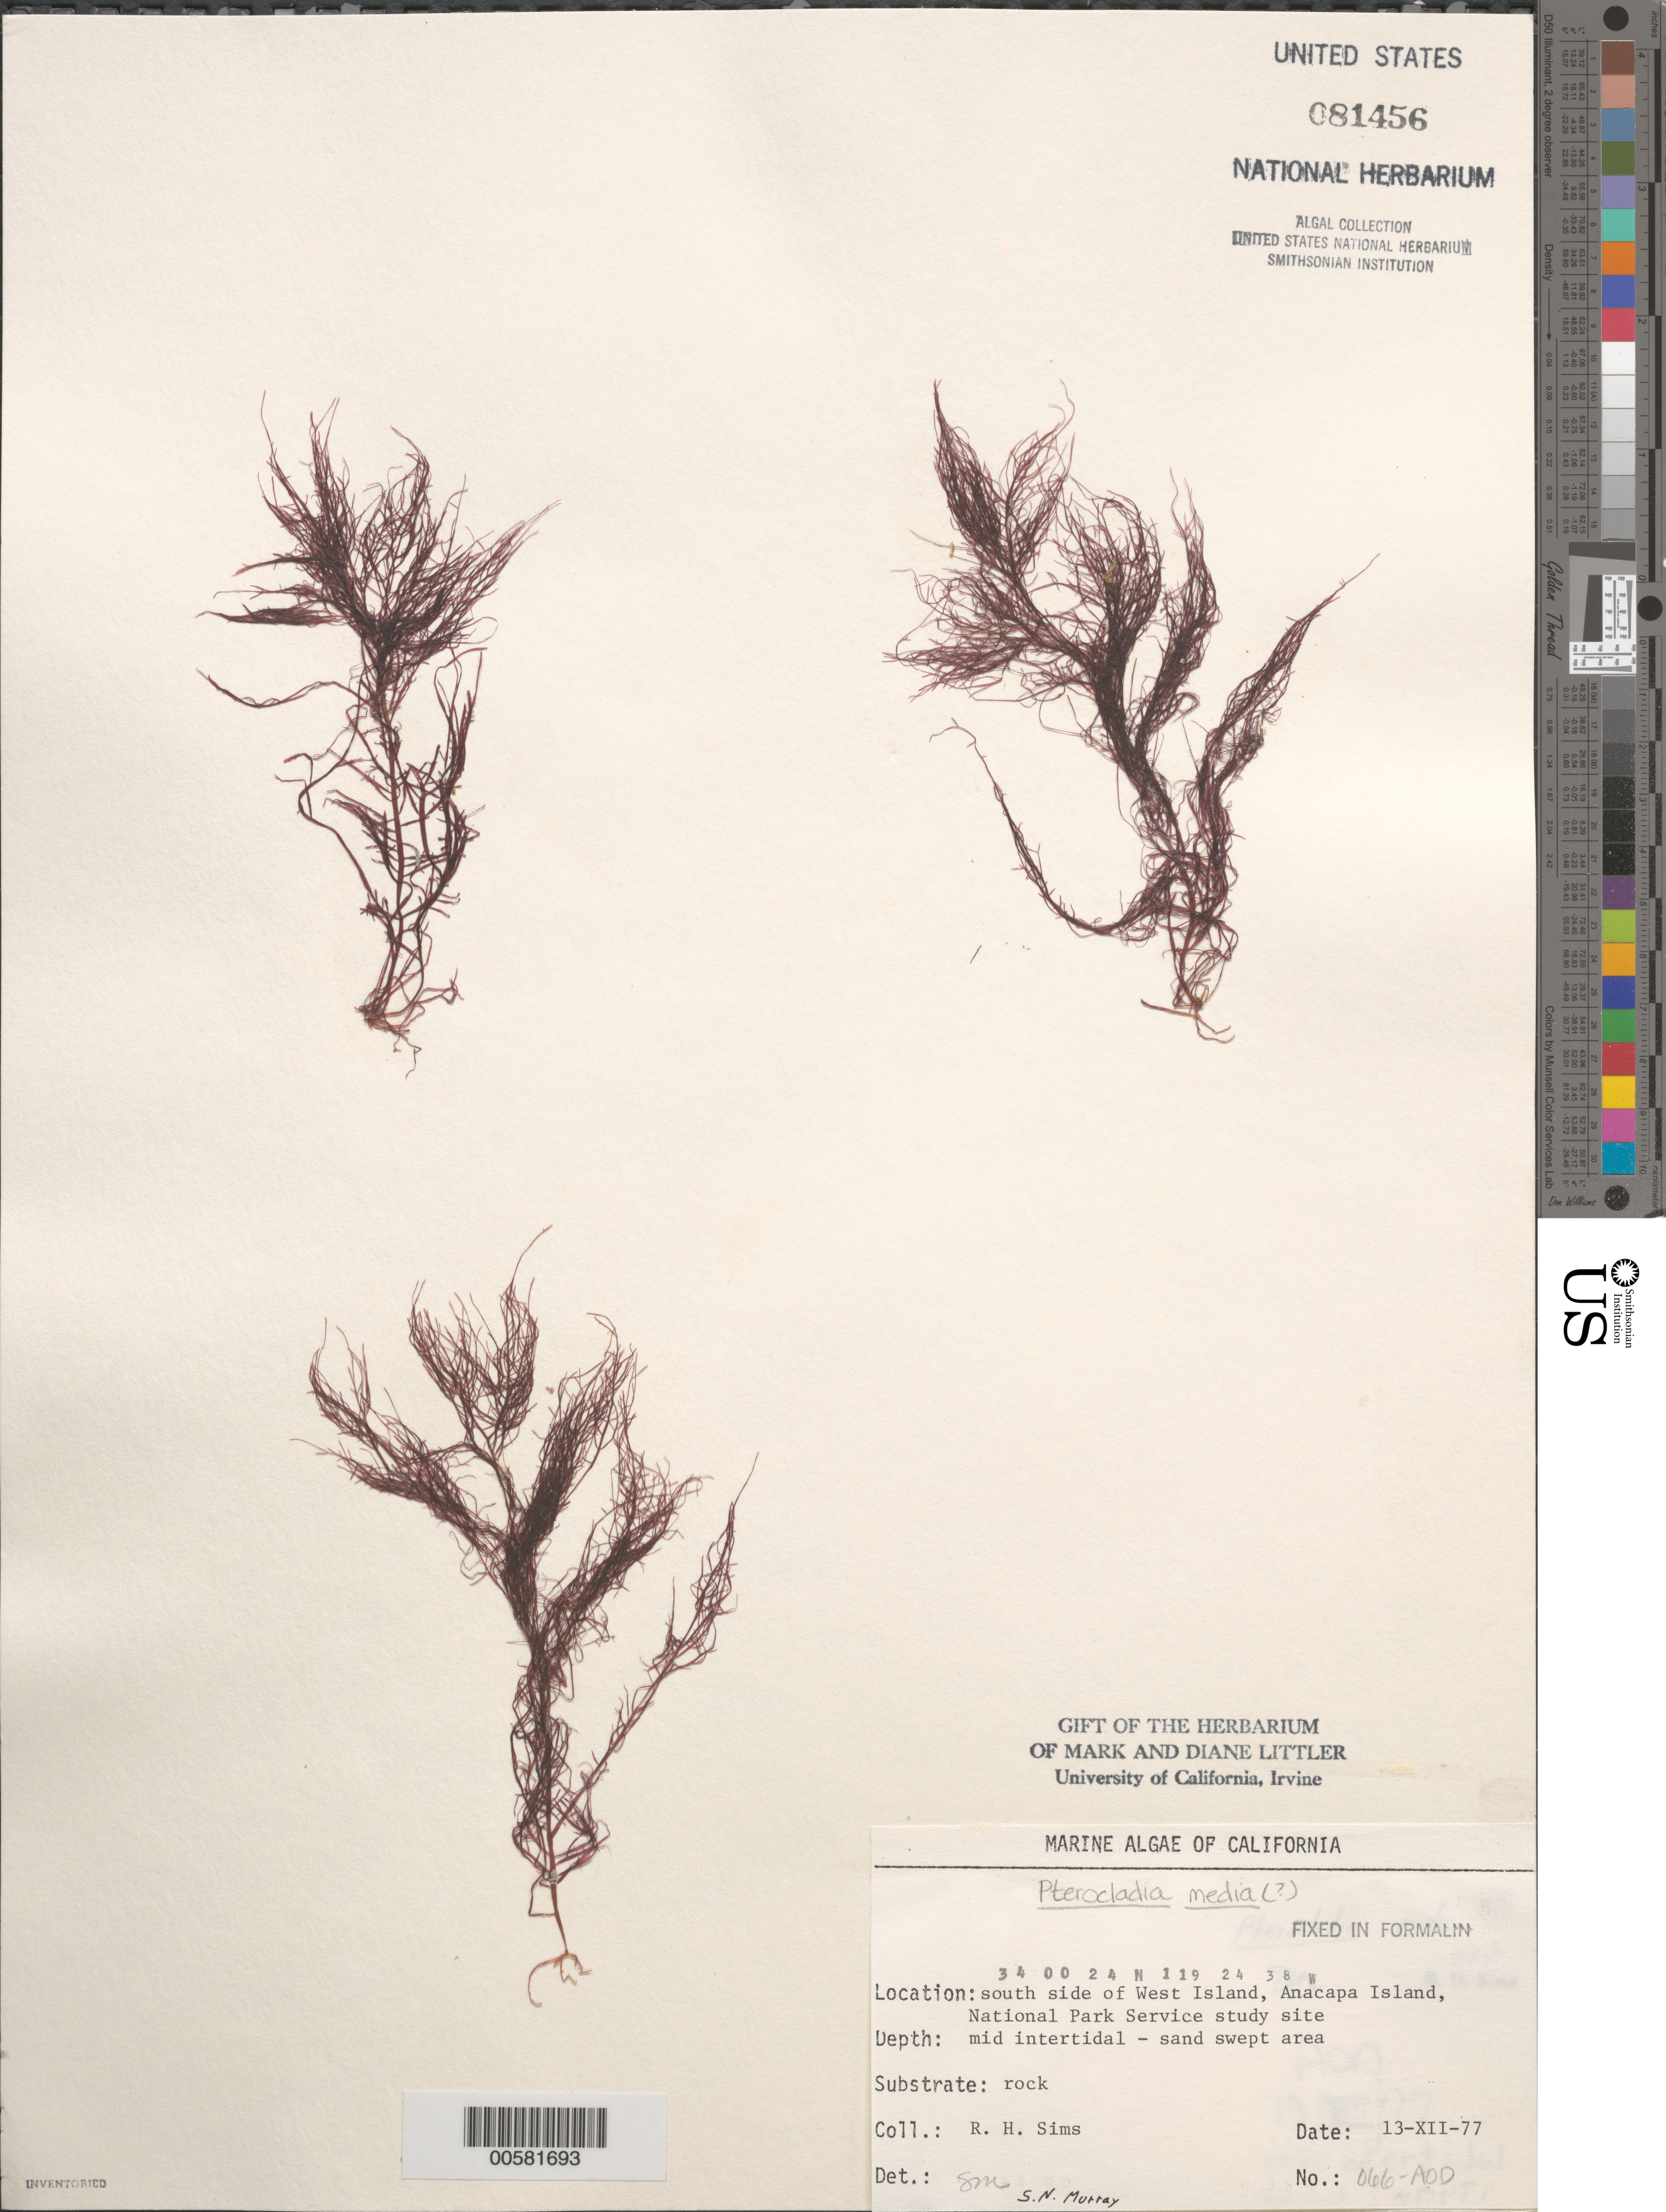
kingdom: Plantae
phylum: Rhodophyta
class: Florideophyceae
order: Gelidiales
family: Pterocladiaceae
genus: Pterocladiella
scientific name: Pterocladiella media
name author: (E.Y. Dawson) G.H. Boo & K.A. Miller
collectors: R. H. Sims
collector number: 066-AOD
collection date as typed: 13 Dec 1977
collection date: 1977-12-13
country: United States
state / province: California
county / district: Ventura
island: Anacapa Island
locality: South side of west island [National Park Service site]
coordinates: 34 00'24"N, 119 24'38"W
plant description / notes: BLM-SOCALBIGHT rocky intertidal survey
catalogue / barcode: US 81456